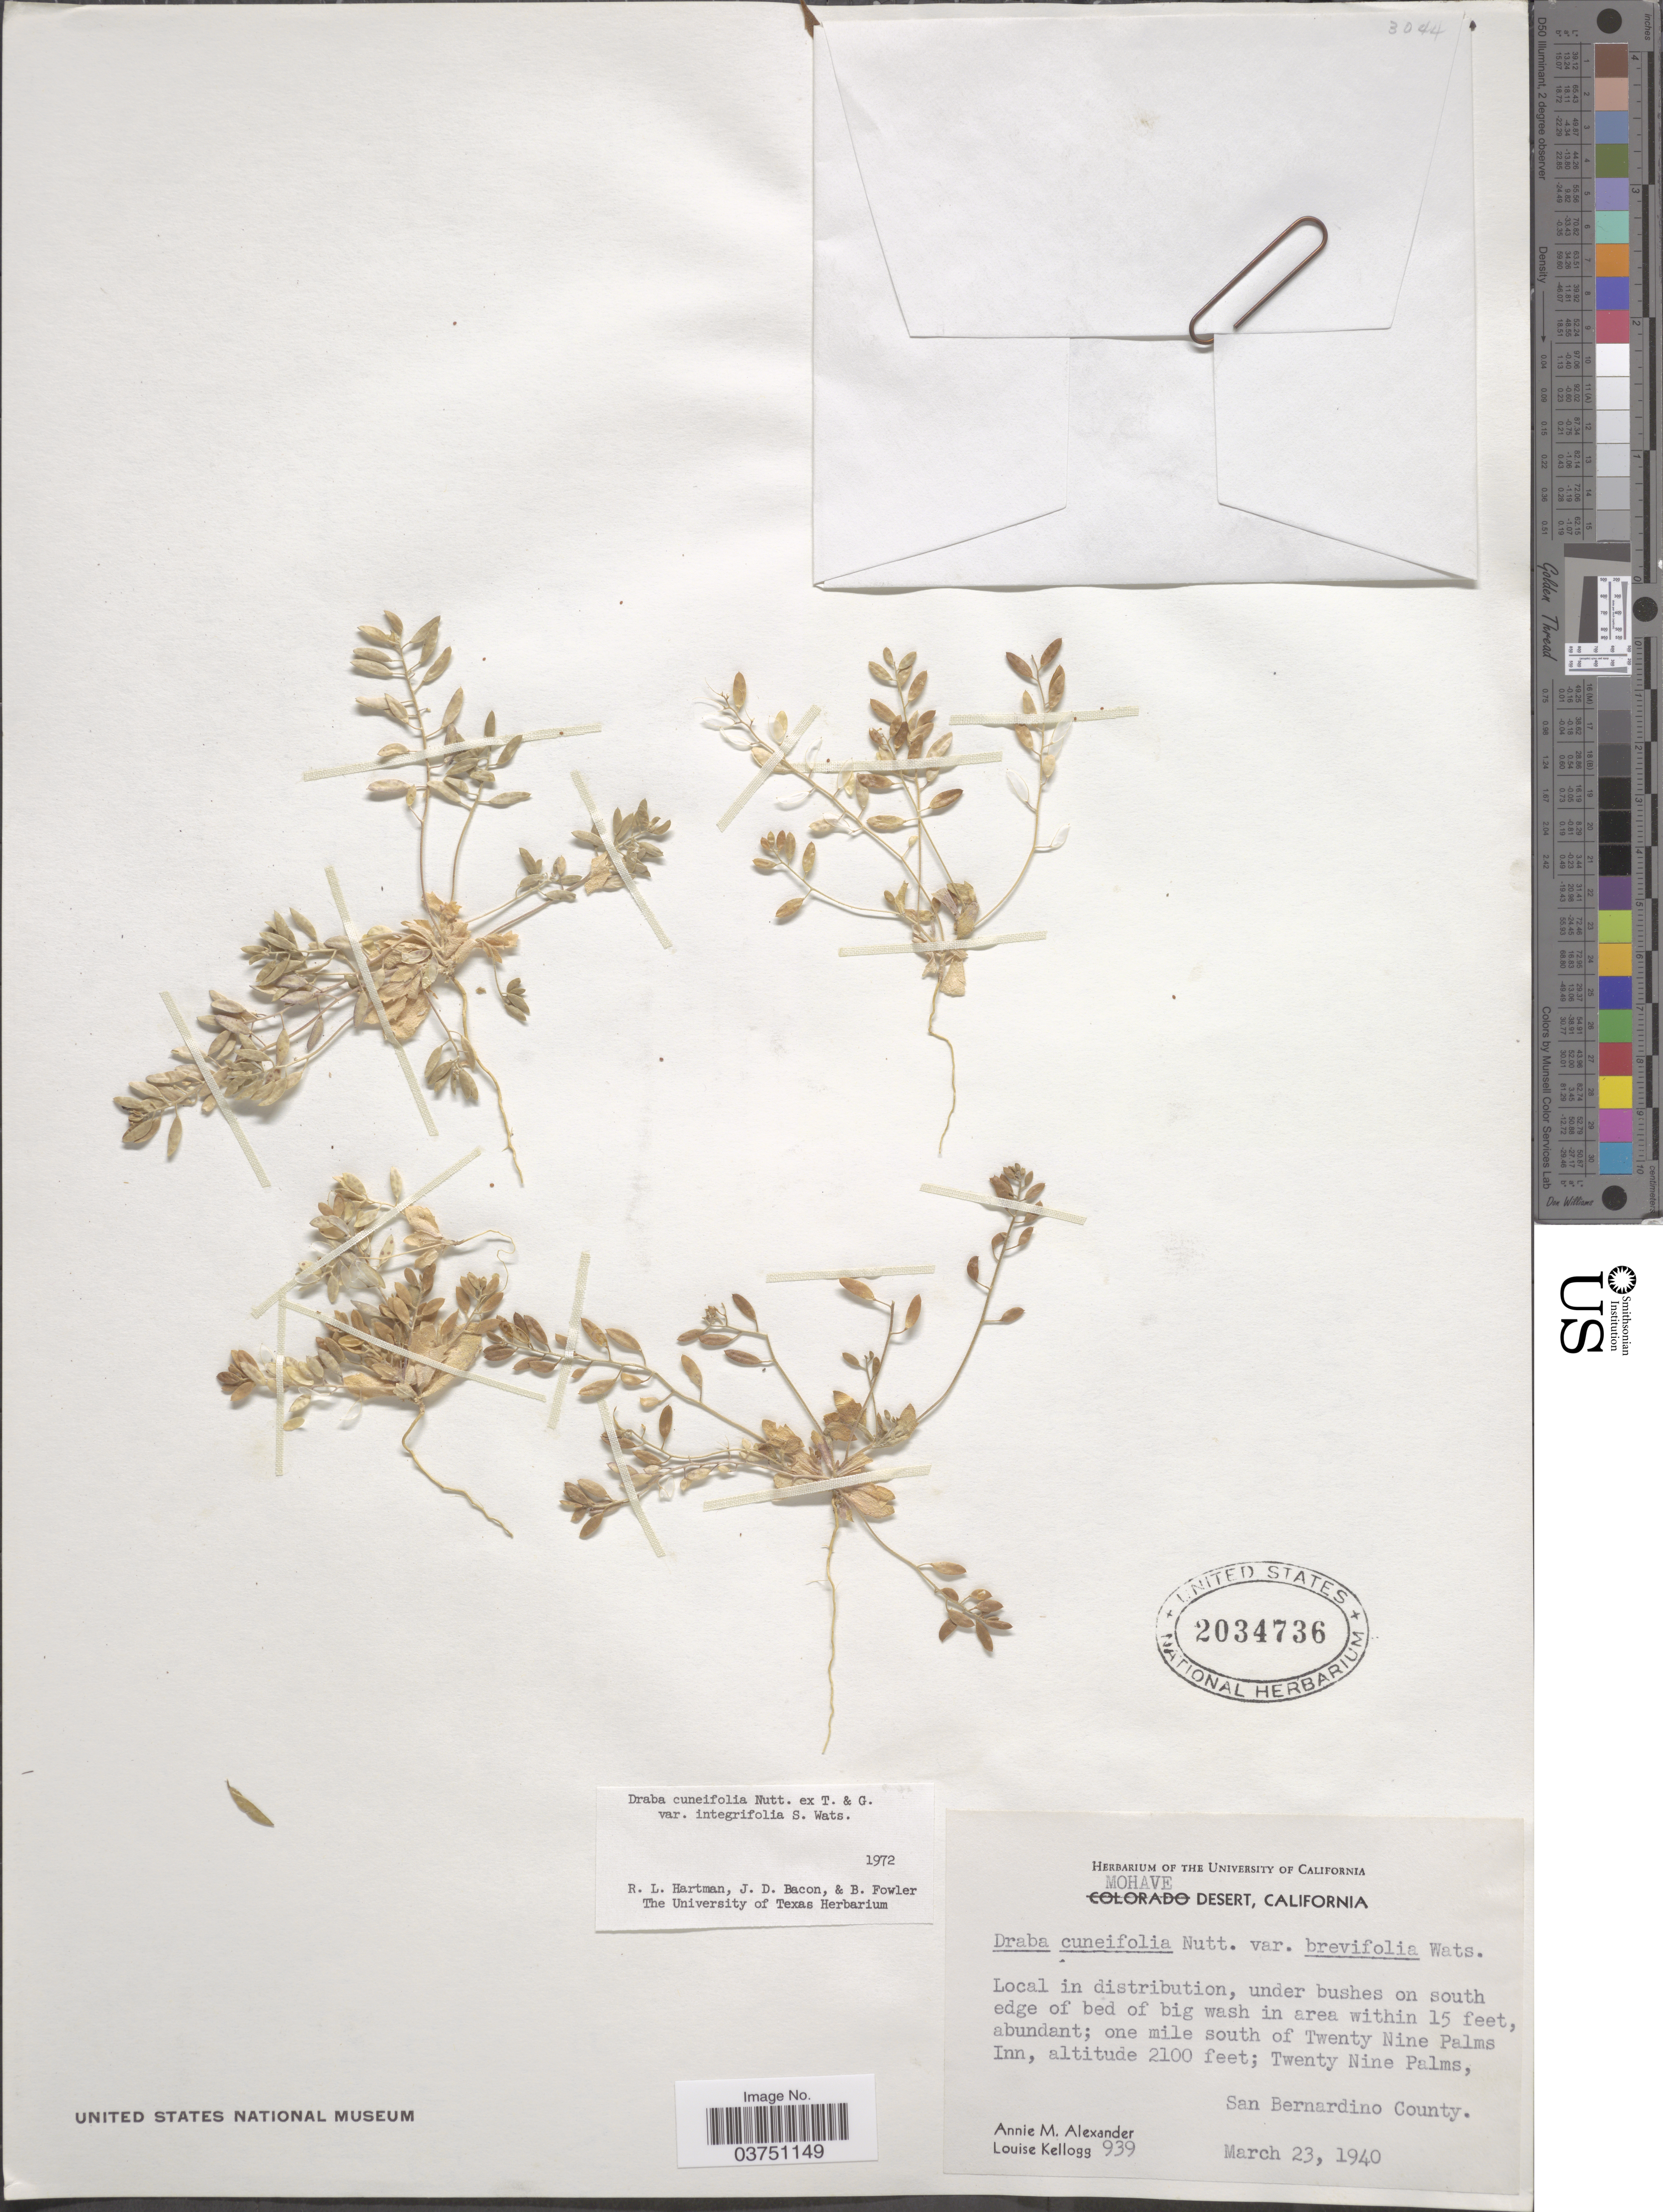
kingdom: Plantae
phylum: Tracheophyta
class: Magnoliopsida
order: Brassicales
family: Brassicaceae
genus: Draba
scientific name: Draba cuneifolia var. integrifolia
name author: S. Watson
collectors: A. M. Alexander & L. Kellogg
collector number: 939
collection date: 1940-03-23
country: United States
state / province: California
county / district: San Bernardino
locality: Mohave Desert. One mile south of Twenty Nine Palms Inn, Twenty Nine Palms, San Bernardino County.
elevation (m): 640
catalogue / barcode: US 2034736